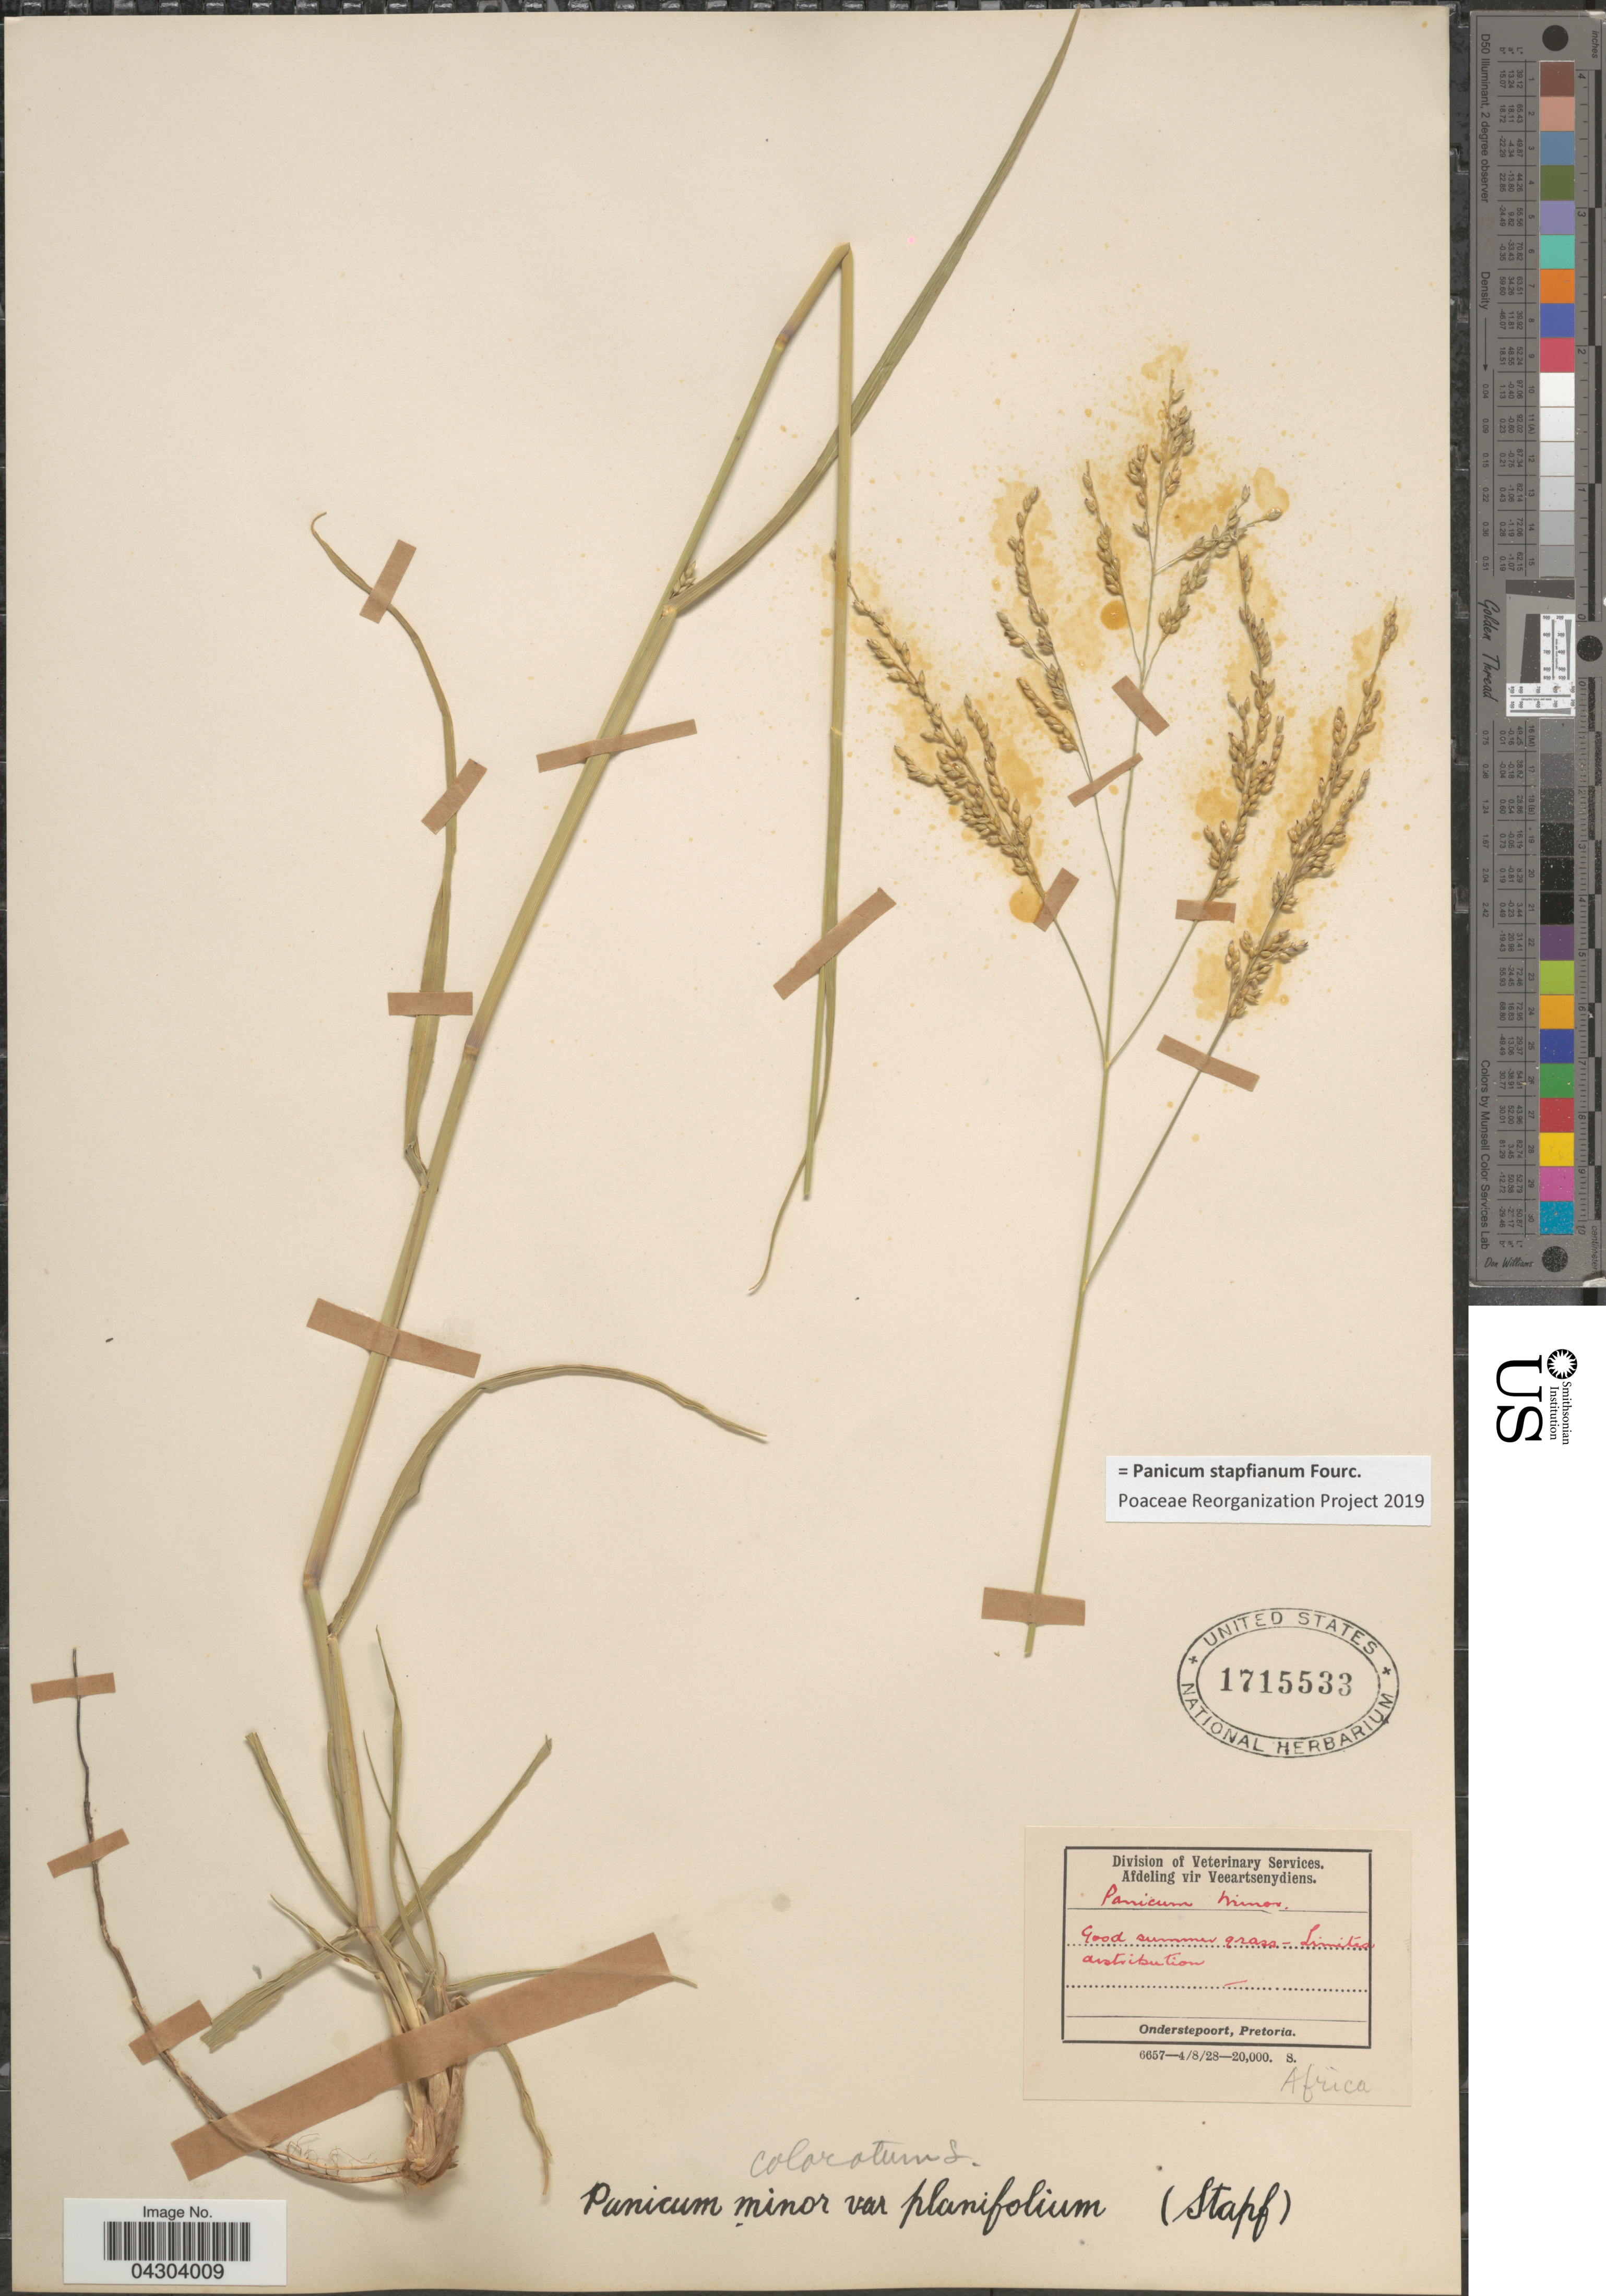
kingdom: Plantae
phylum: Tracheophyta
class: Liliopsida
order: Poales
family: Poaceae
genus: Panicum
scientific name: Panicum stapfianum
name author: Fourc.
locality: Africa.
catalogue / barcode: US 1715533